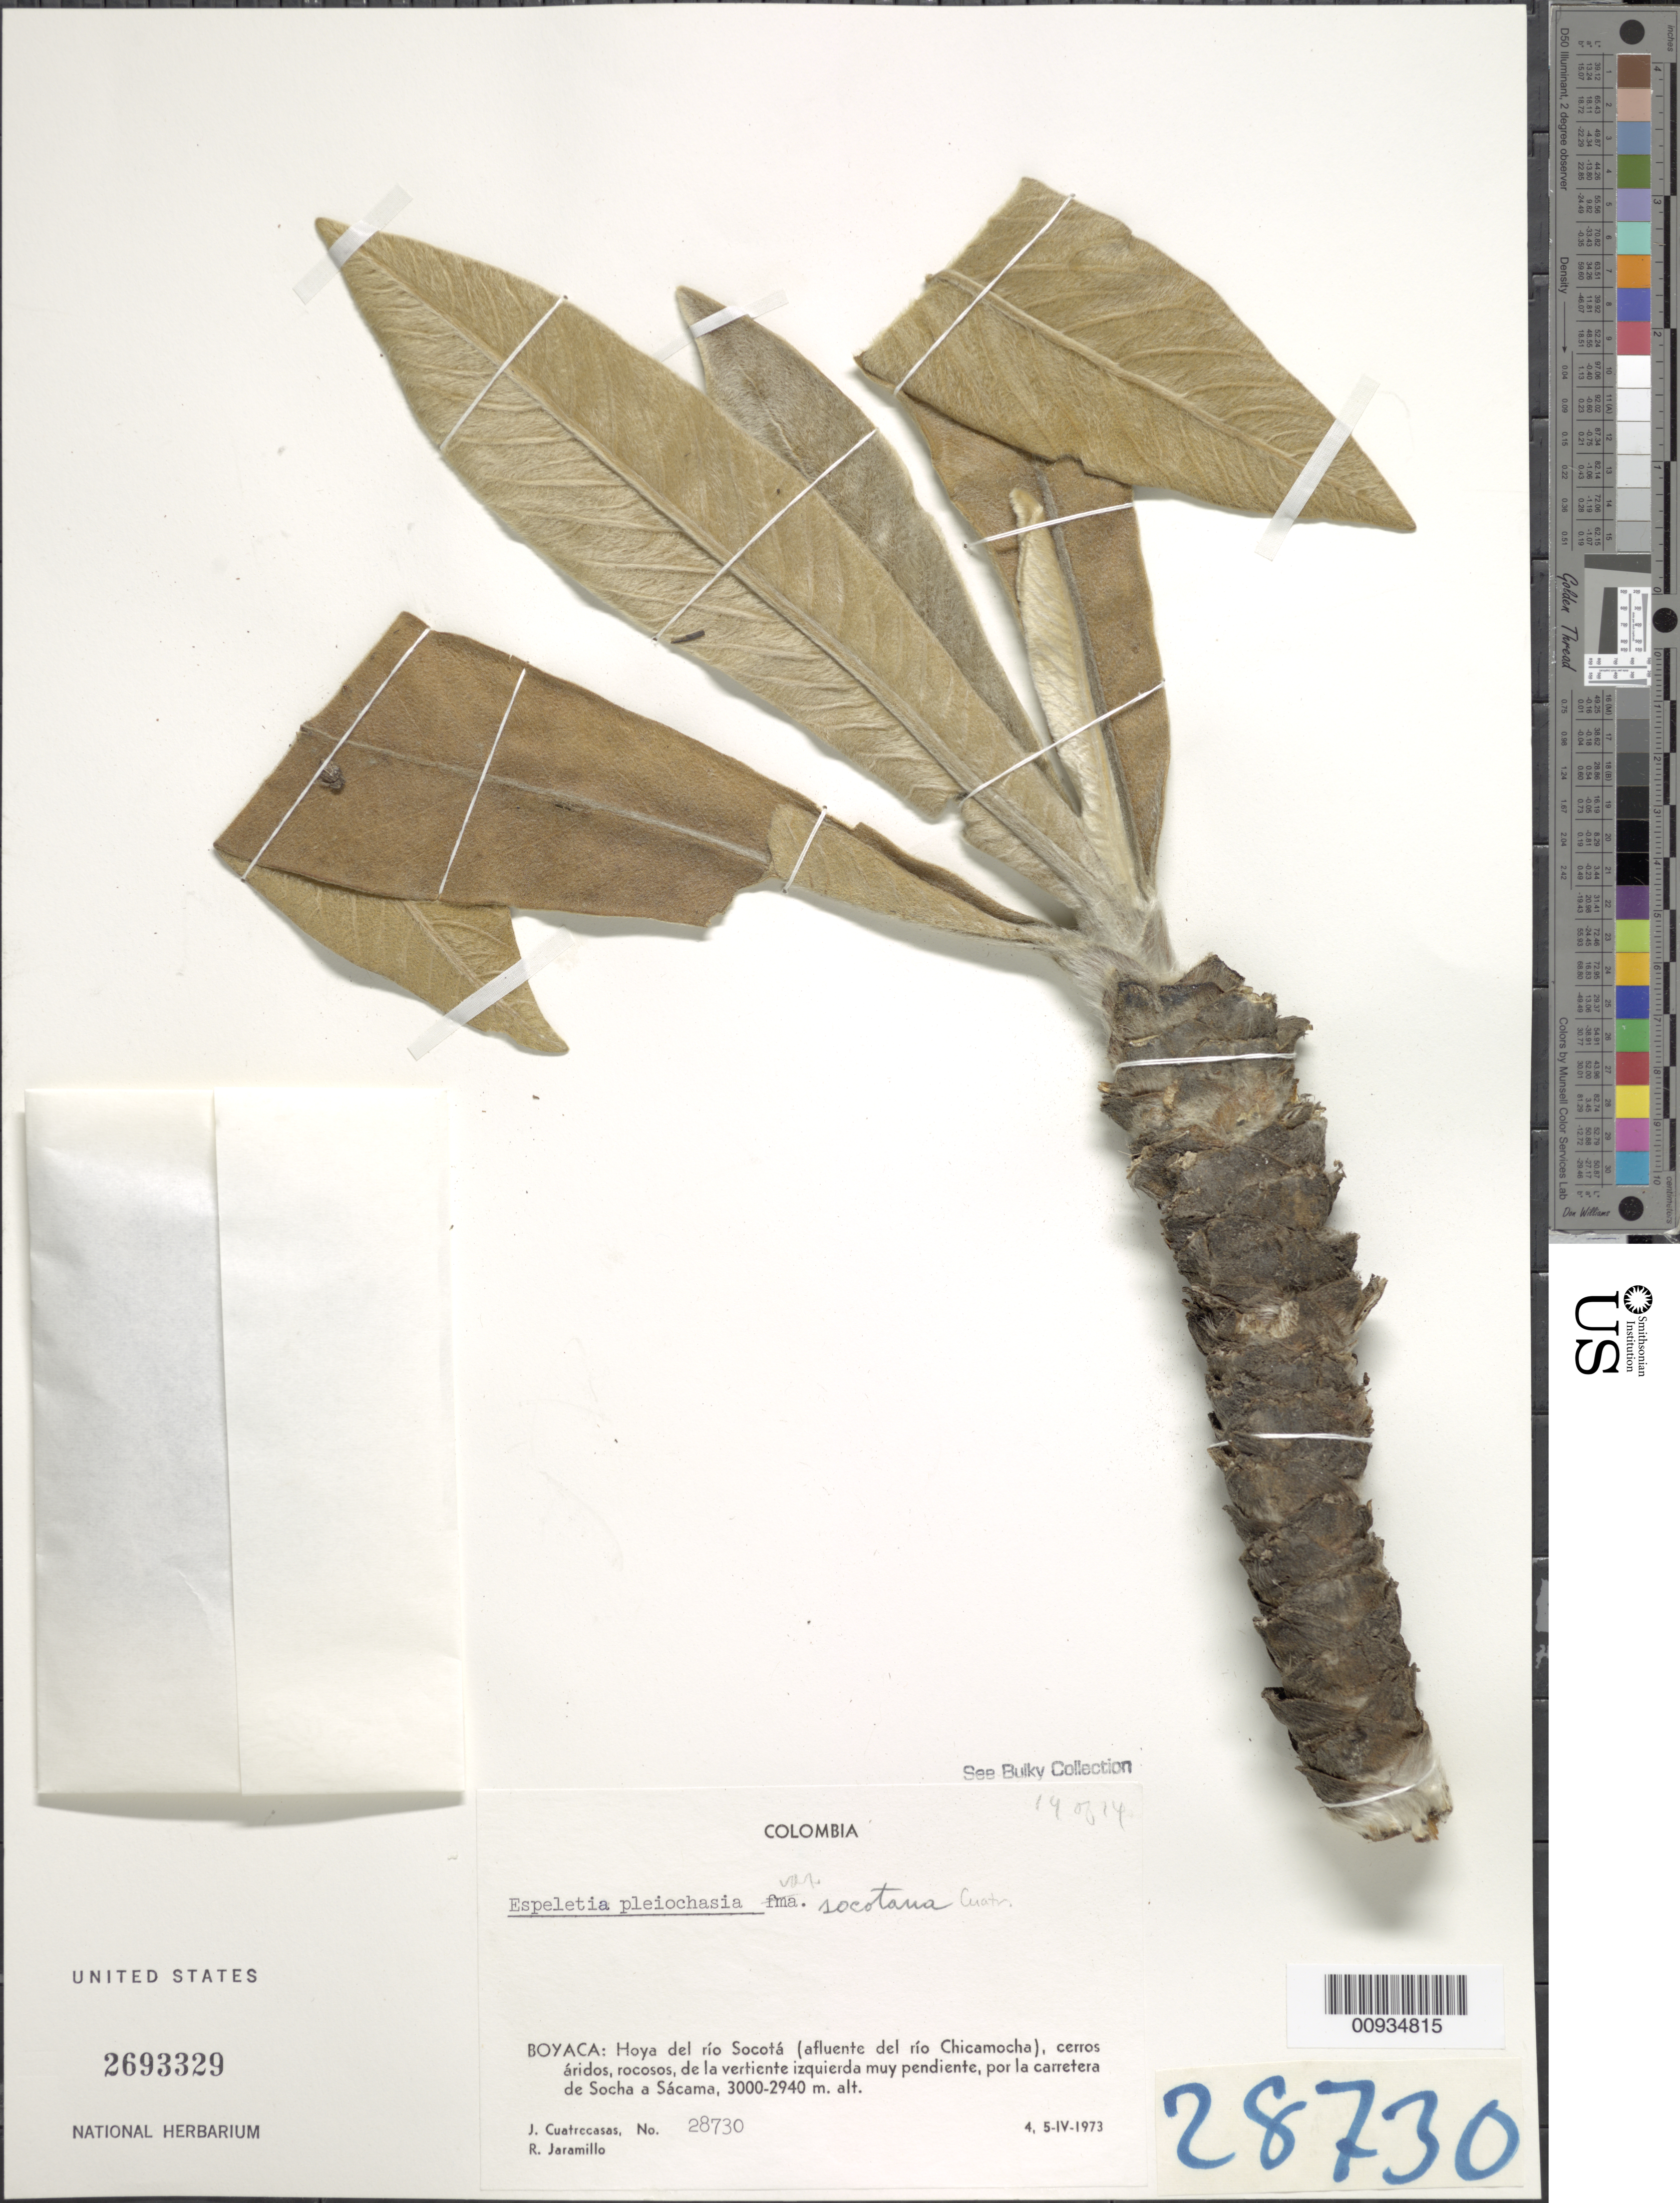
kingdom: Plantae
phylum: Tracheophyta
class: Magnoliopsida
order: Asterales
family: Asteraceae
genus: Espeletiopsis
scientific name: Espeletiopsis pleichasia var. socotana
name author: Cuatrec.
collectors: J. Cuatrecasas & R. Jaramillo M.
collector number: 28730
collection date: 1973-04-04/1973-04-05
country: Colombia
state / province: Boyacá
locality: Hoya del rio Socota (afluente del rio Chicamocha), por la carretera de Socha a Sacama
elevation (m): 2940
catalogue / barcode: US 2693329